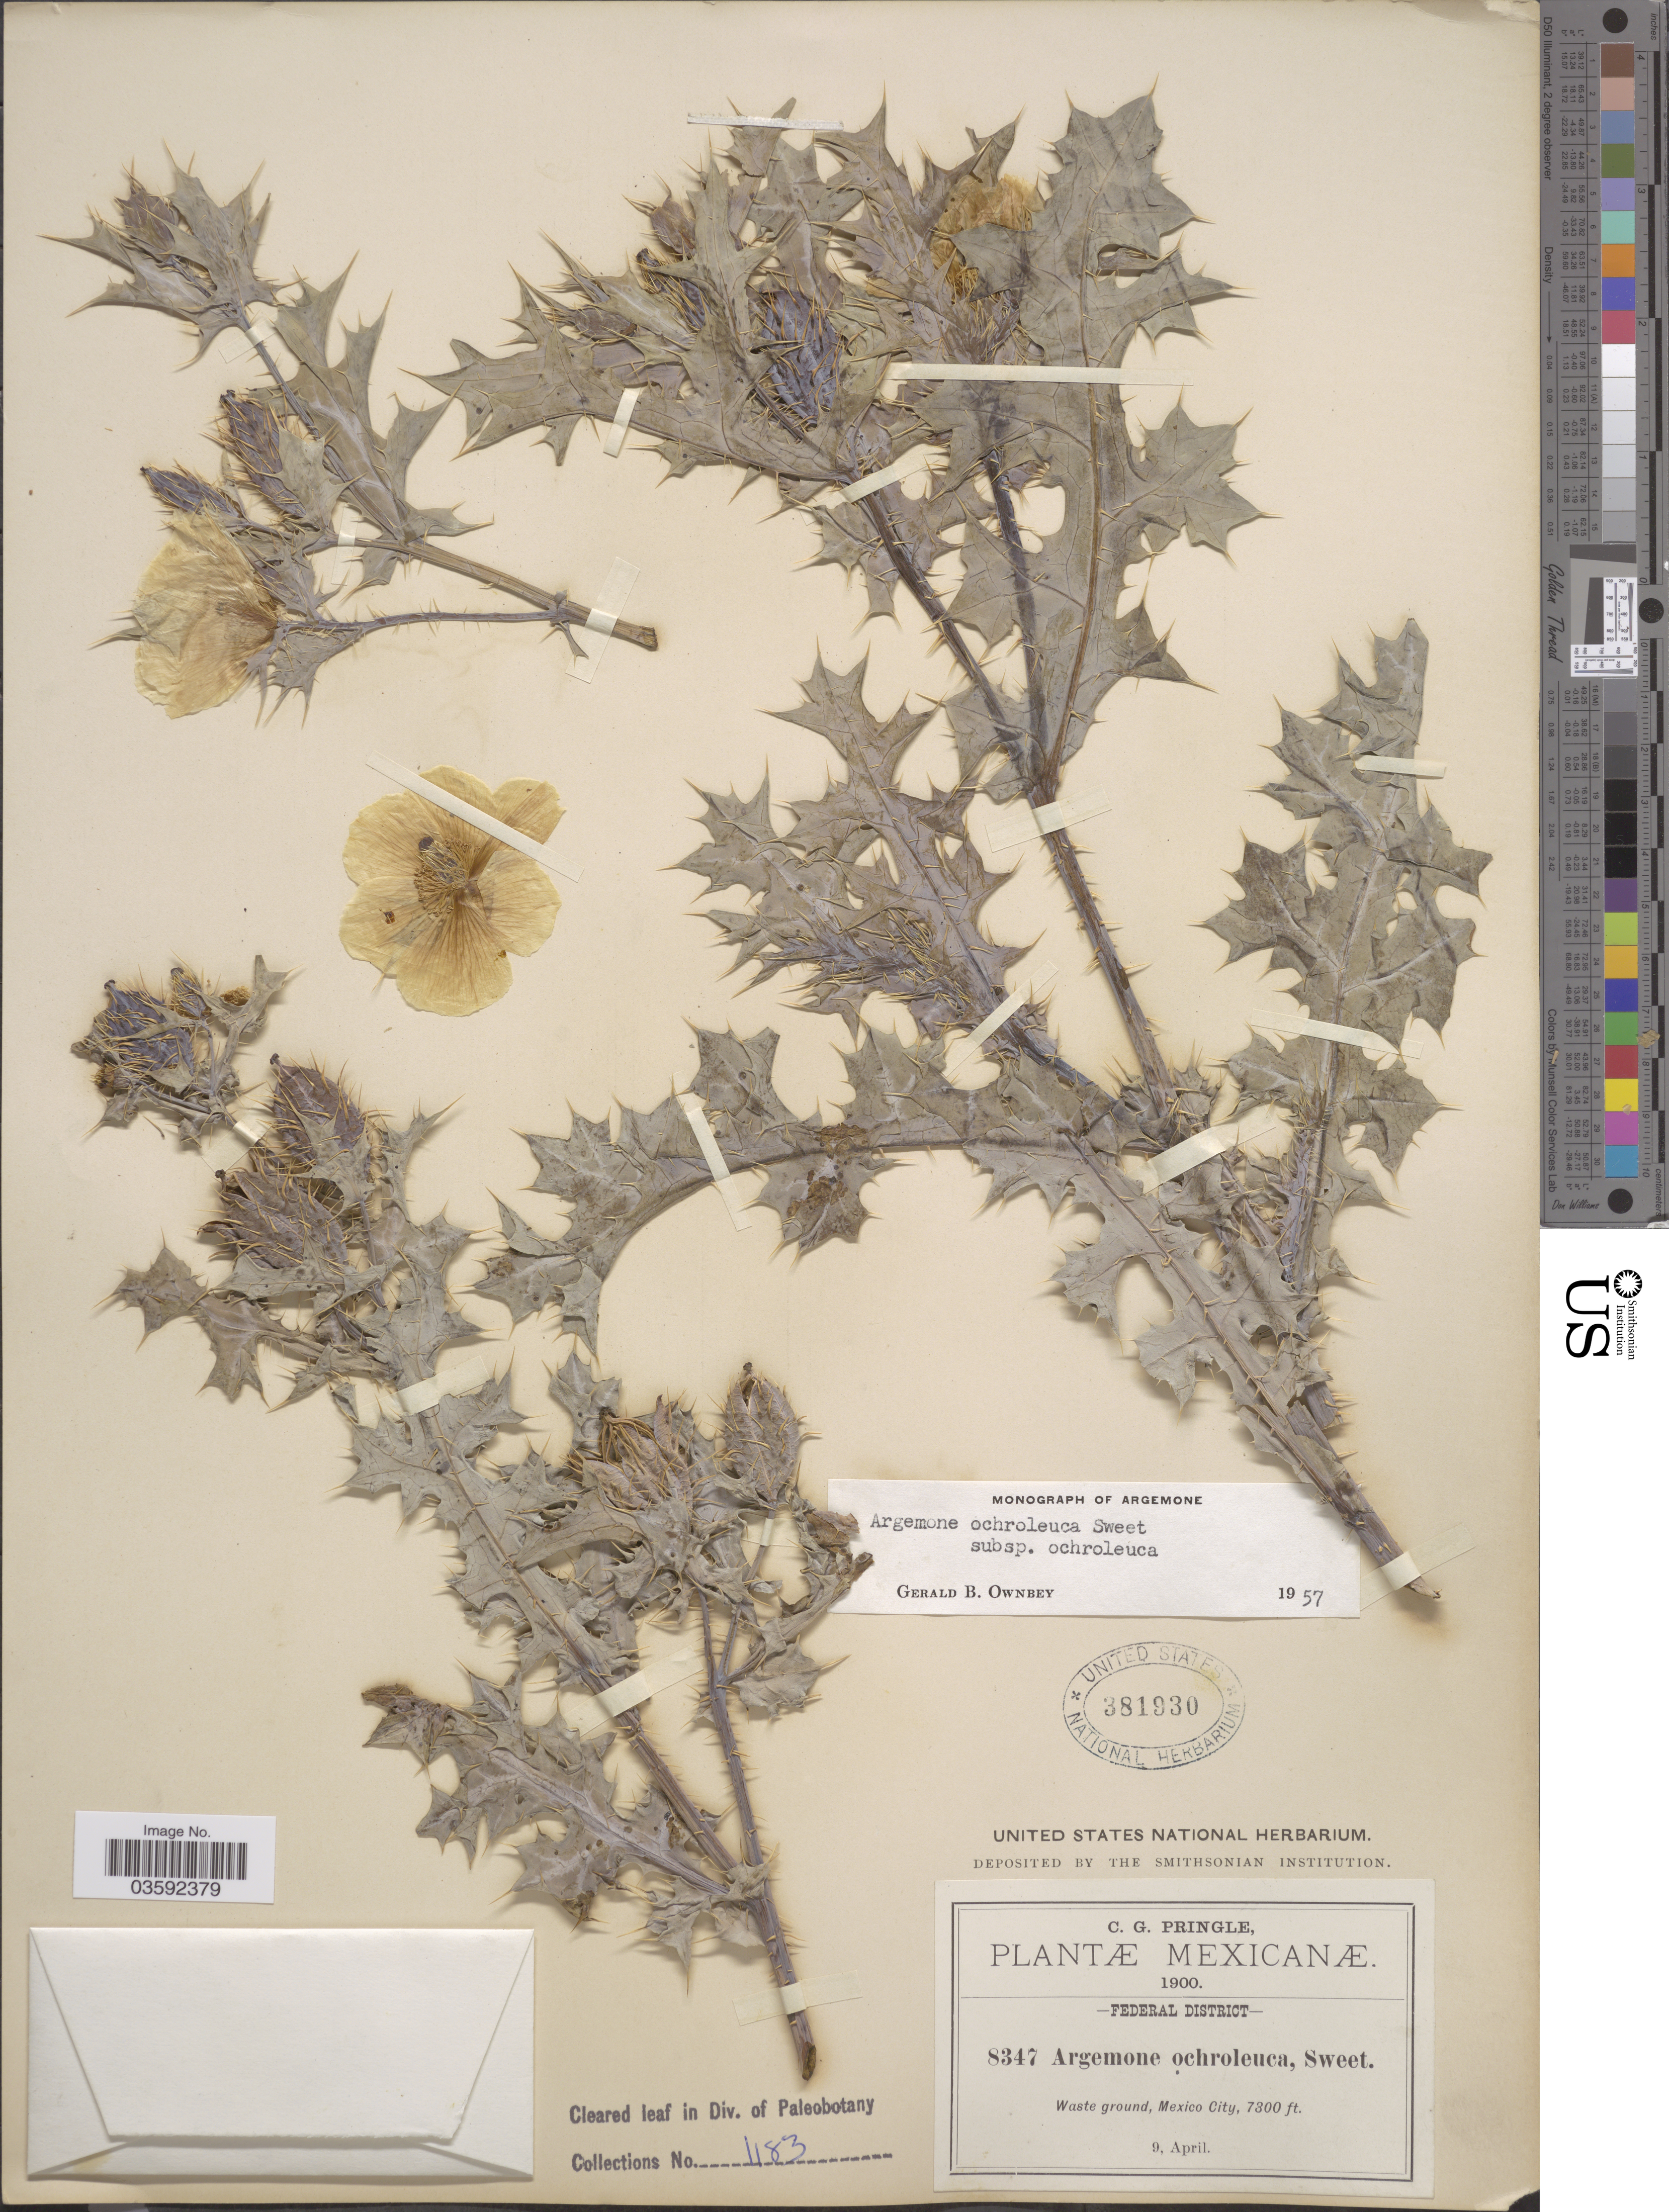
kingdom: Plantae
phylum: Tracheophyta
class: Magnoliopsida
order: Ranunculales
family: Papaveraceae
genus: Argemone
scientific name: Argemone ochroleuca subsp. ochroleuca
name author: Sweet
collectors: C. G. Pringle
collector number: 8347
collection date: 1900-04-09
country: Mexico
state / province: Distrito Federal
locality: Federal District. Mexico City.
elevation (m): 2225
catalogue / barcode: US 381930